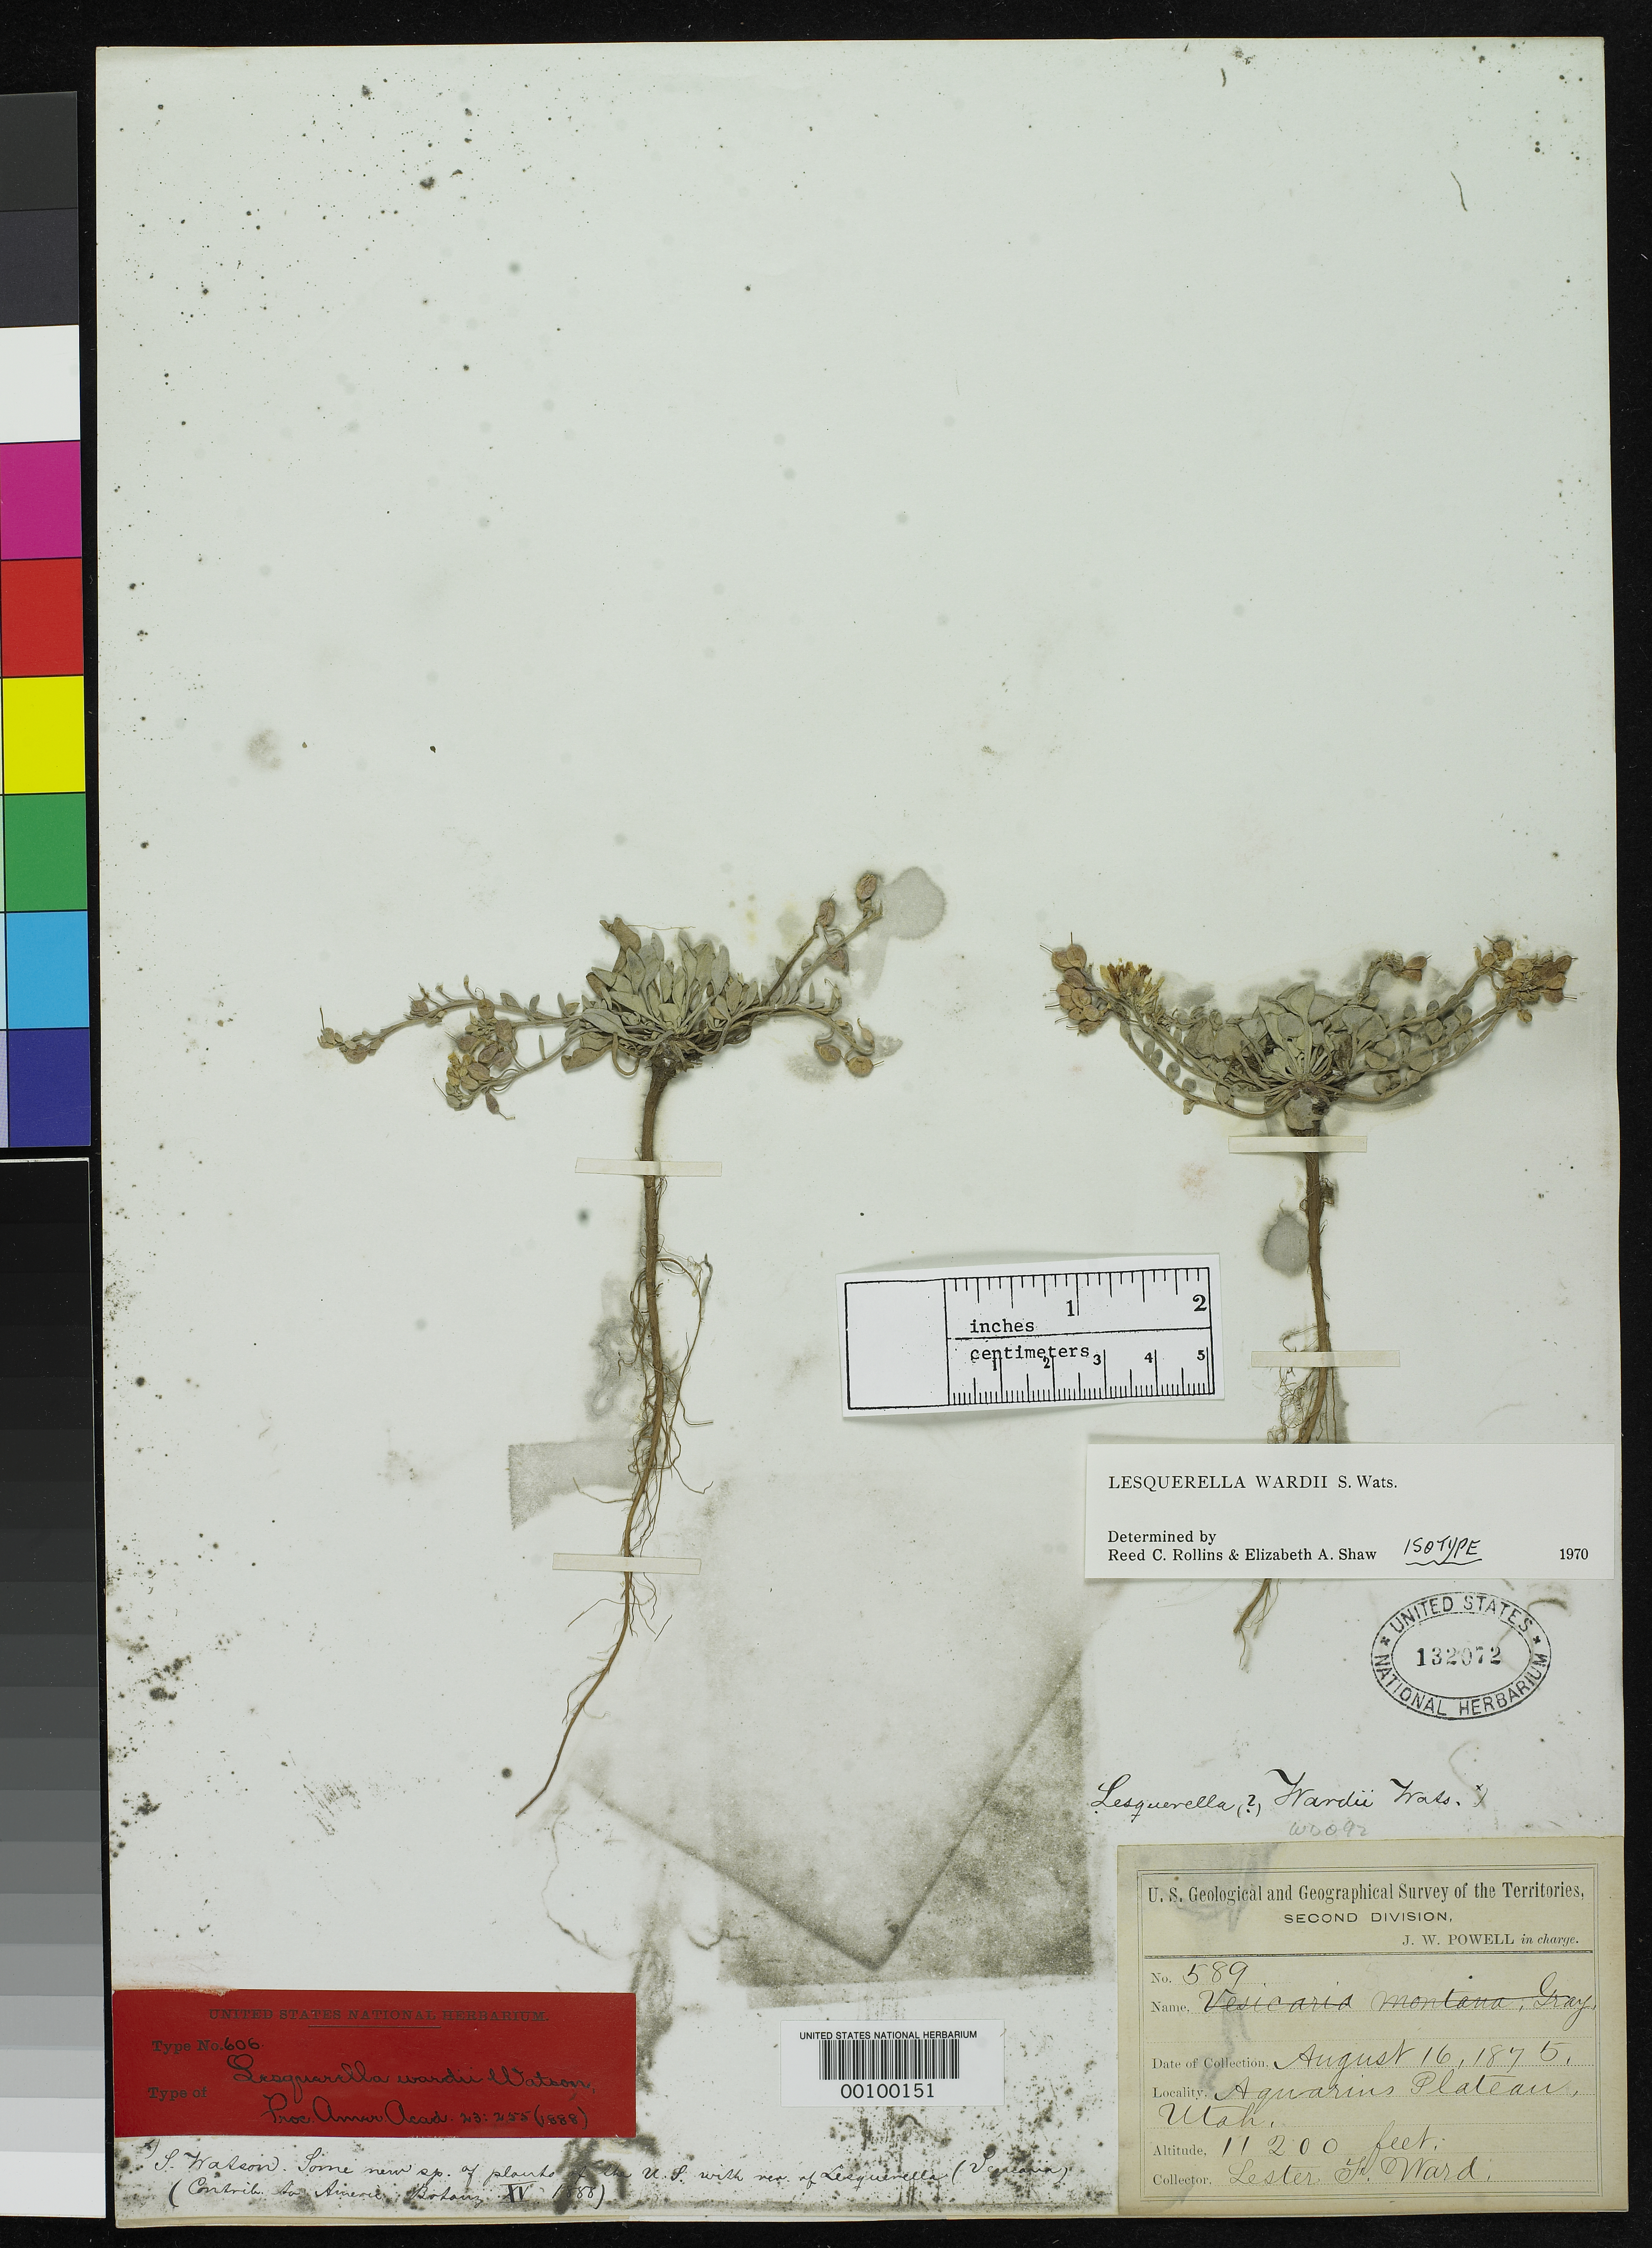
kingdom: Plantae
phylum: Tracheophyta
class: Magnoliopsida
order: Brassicales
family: Brassicaceae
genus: Lesquerella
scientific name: Lesquerella wardii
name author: S. Watson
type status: Isotype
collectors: L. F. Ward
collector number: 589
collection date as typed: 16 Aug 1875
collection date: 1875-08-16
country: United States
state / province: Utah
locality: Aquarius Plateau; alt. 11200 ft.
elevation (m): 3414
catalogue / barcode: US 132072